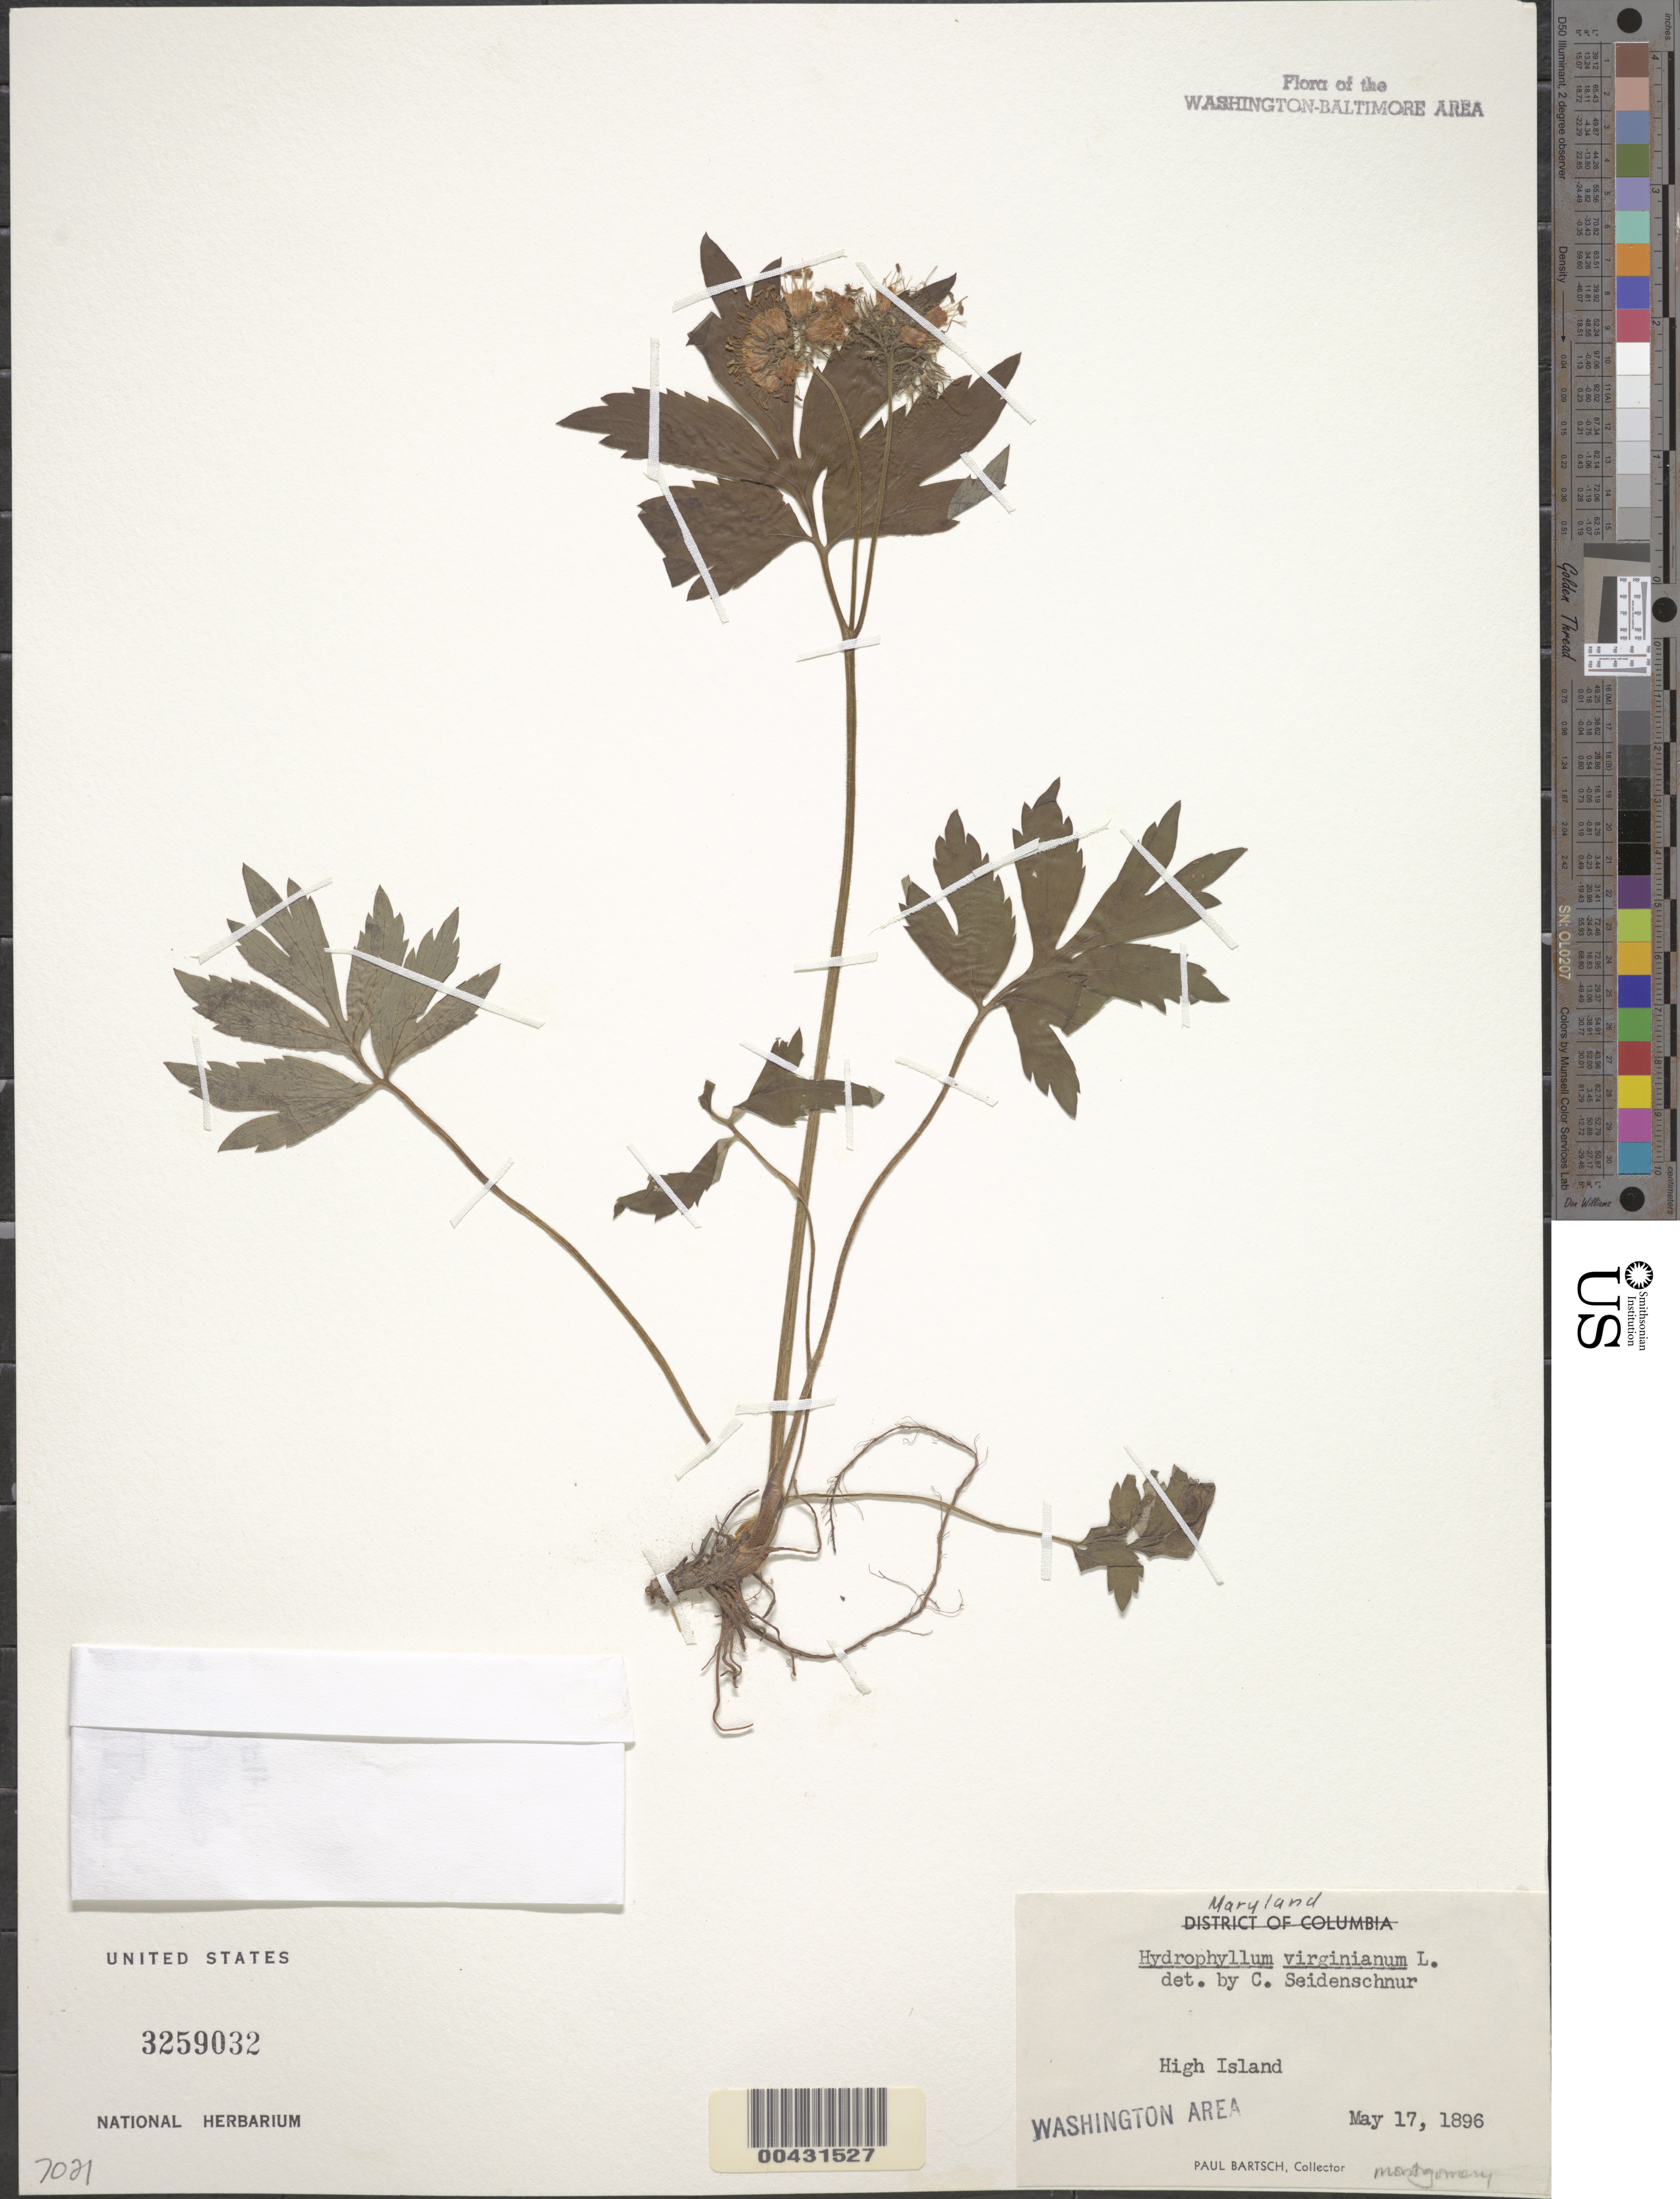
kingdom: Plantae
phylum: Tracheophyta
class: Magnoliopsida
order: Boraginales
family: Hydrophyllaceae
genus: Hydrophyllum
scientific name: Hydrophyllum virginianum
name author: L.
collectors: P. Bartsch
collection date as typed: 17 May 1896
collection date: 1896-05-17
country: United States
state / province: Maryland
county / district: Montgomery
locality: High Island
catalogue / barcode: US 3259032